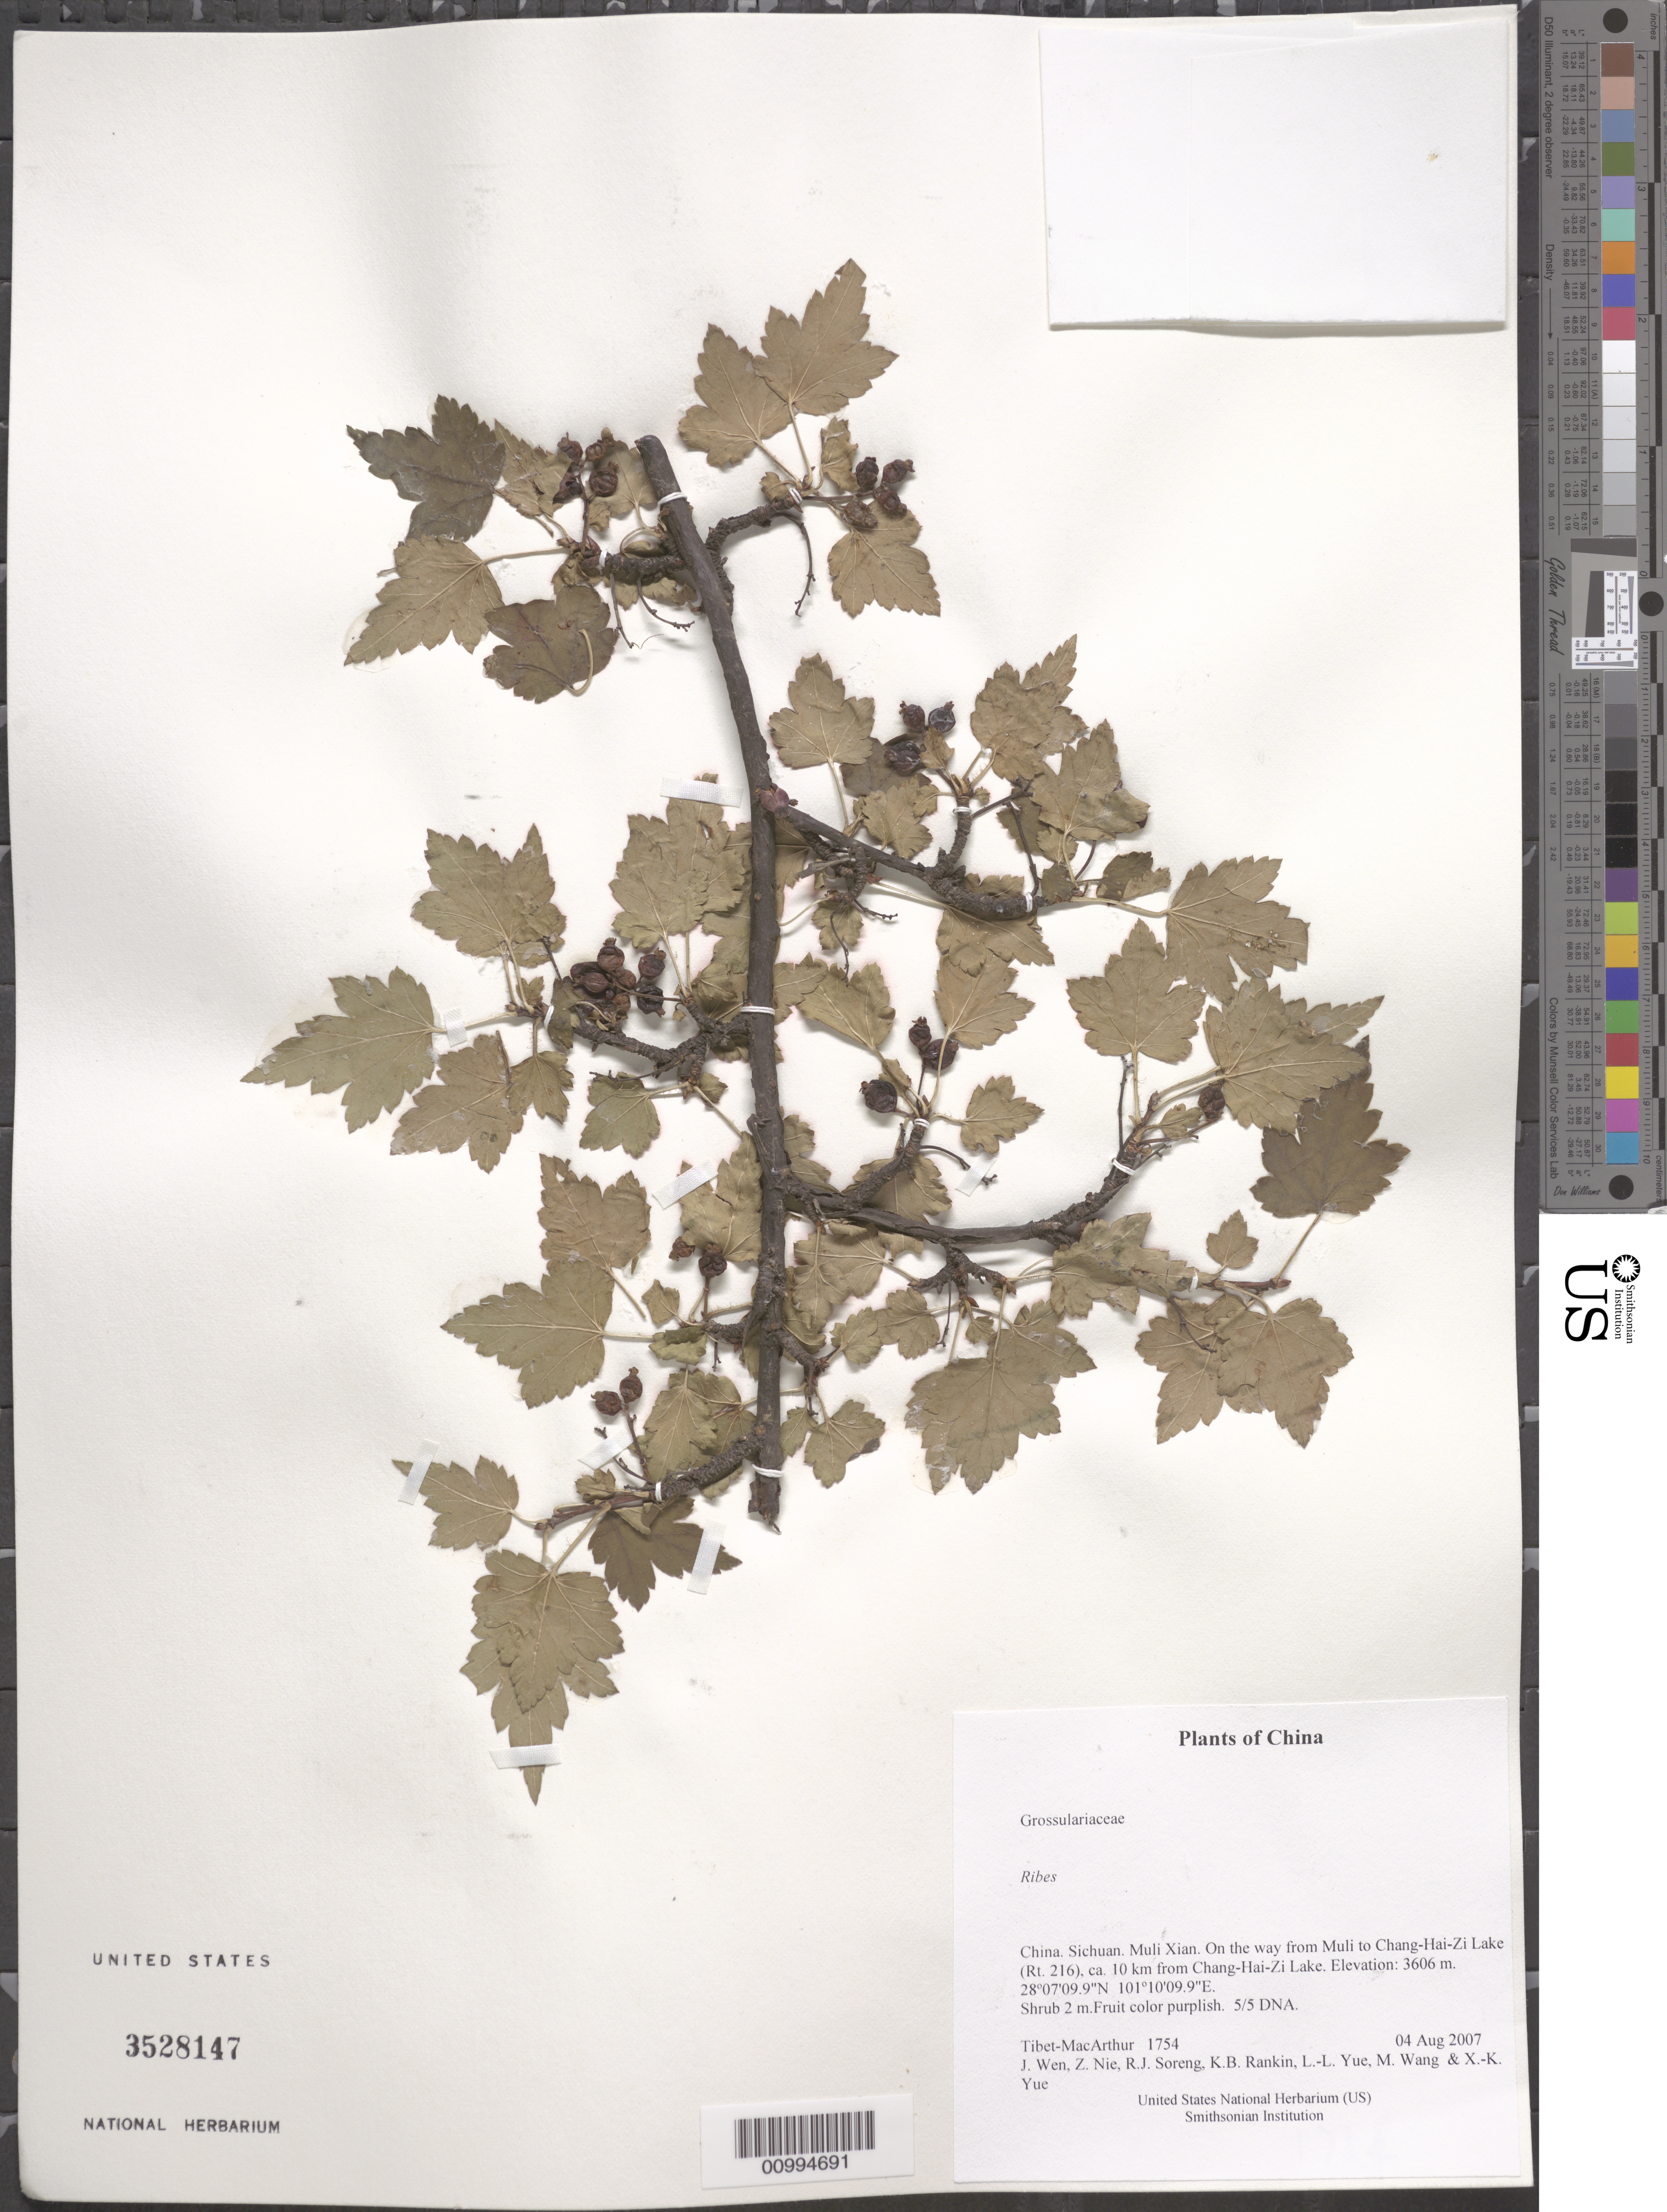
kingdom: Plantae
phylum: Tracheophyta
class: Magnoliopsida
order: Saxifragales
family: Grossulariaceae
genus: Ribes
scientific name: Ribes sp.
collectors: Tibet-MacArthur, J. Wen, Z. Nie, R. J. Soreng, K. Rankin, L. Yue, M. Wang & X. Yue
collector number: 1754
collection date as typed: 04 Aug 2007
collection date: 2007-08-04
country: China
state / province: Sichuan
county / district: Muli Xian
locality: On the way from Muli to Chang-Hai-Zi Lake (Rt. 216), ca. 10 km from Chang-Hai-Zi Lake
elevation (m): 3606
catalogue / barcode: US 3528147